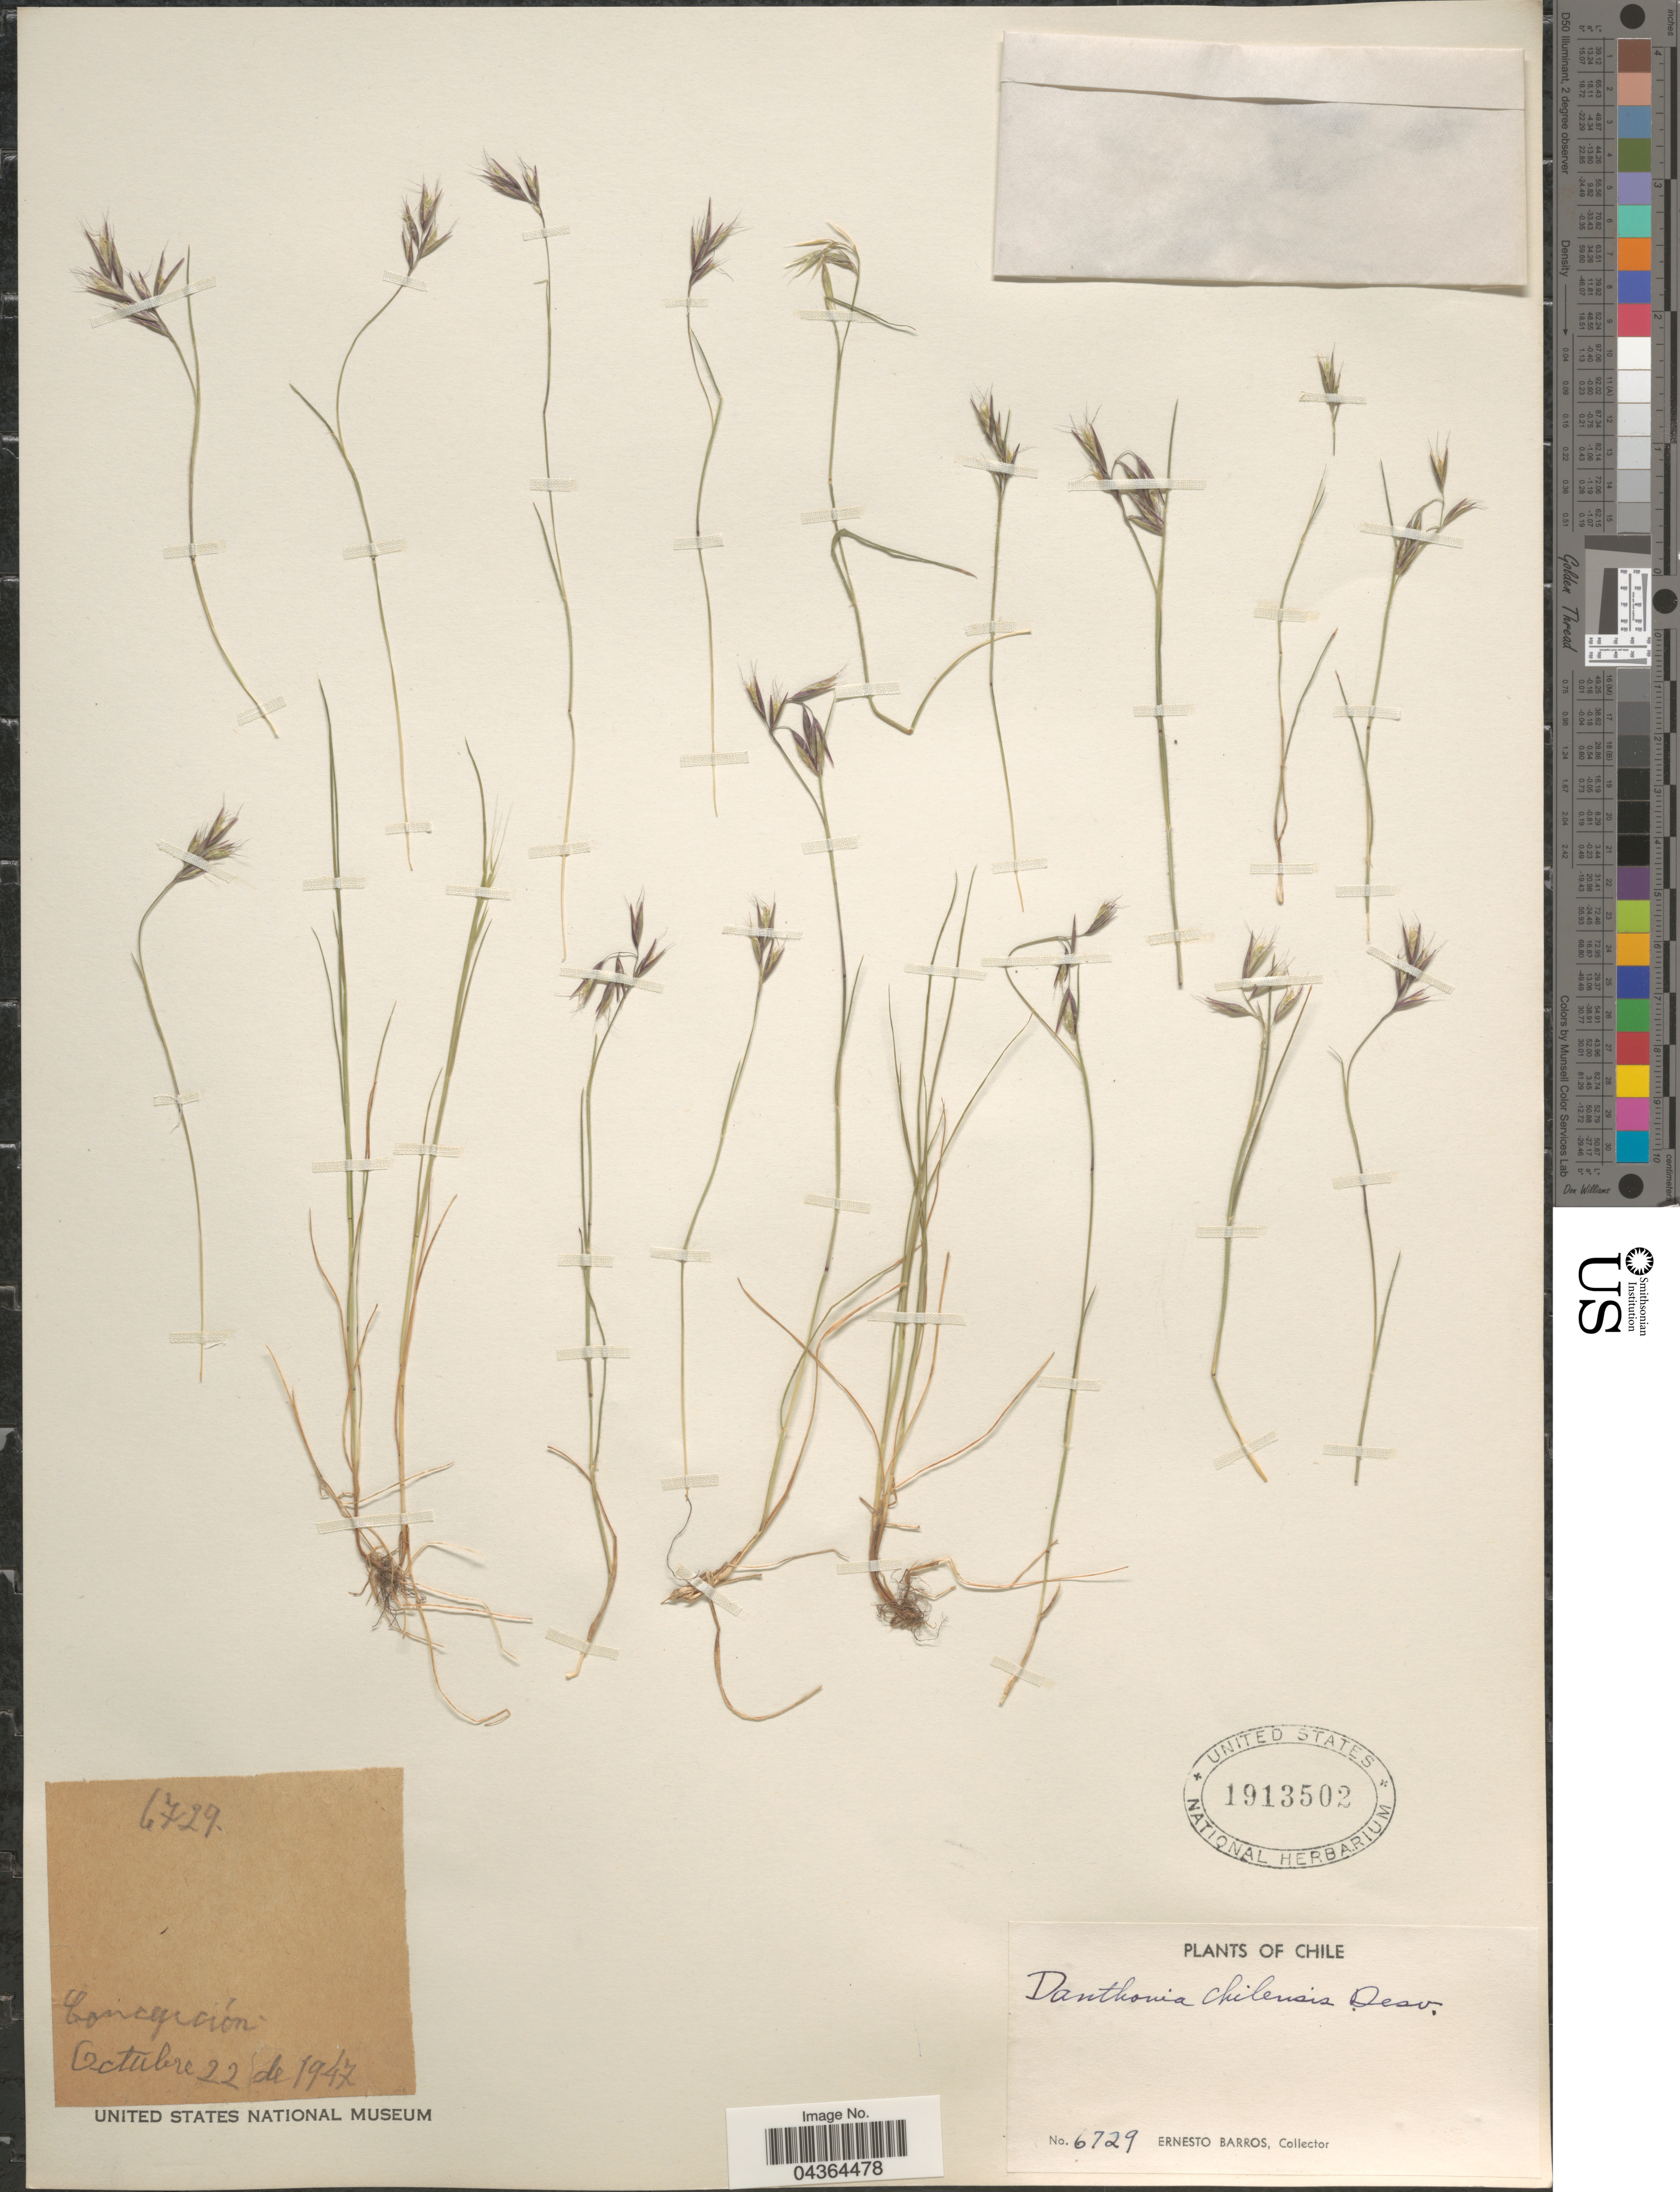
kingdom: Plantae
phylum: Tracheophyta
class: Liliopsida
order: Poales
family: Poaceae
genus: Danthonia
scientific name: Danthonia chilensis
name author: É. Desv.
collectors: E. Barros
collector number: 6729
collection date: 1947-10-22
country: Chile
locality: Concepción.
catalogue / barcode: US 1913502